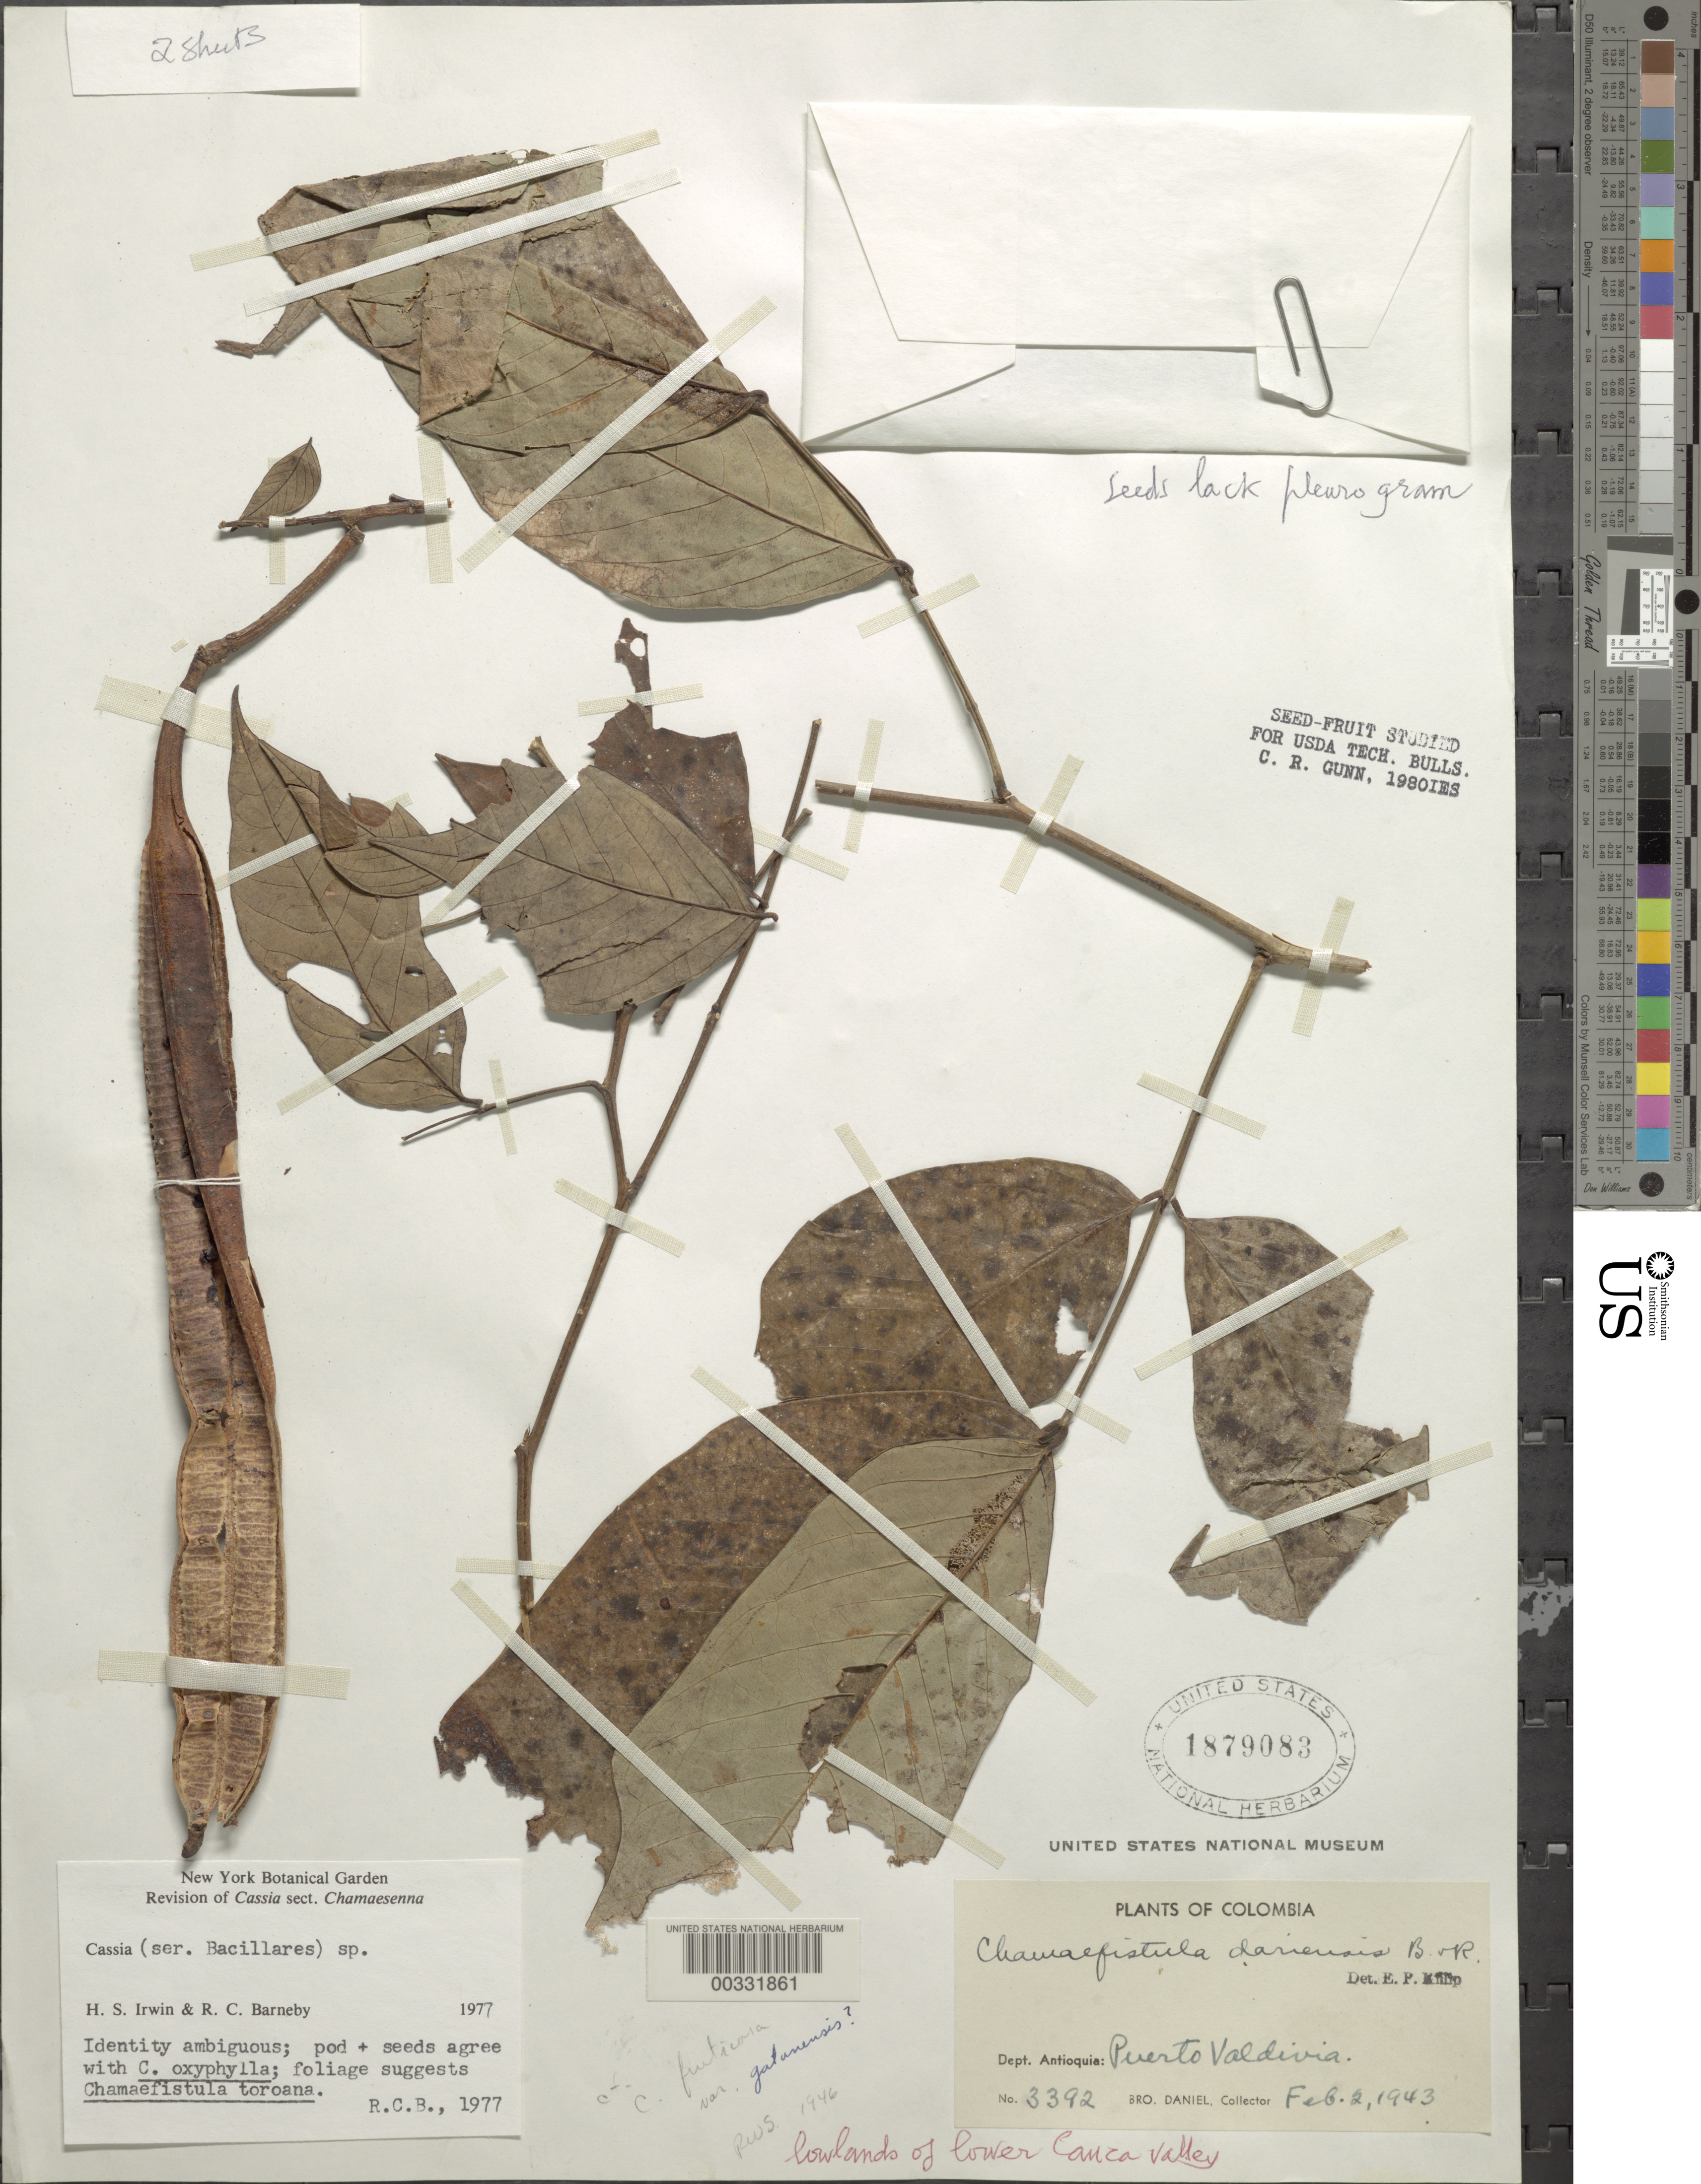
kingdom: Plantae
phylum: Tracheophyta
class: Magnoliopsida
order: Fabales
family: Fabaceae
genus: Senna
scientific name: Senna oxyphylla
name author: (Kunth) H.S. Irwin & Barneby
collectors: Bro. Daniel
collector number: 3392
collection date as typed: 02 Feb 1943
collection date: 1943-02-02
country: Colombia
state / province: Antioquia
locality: Puerto Valdivia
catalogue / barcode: US 1879083